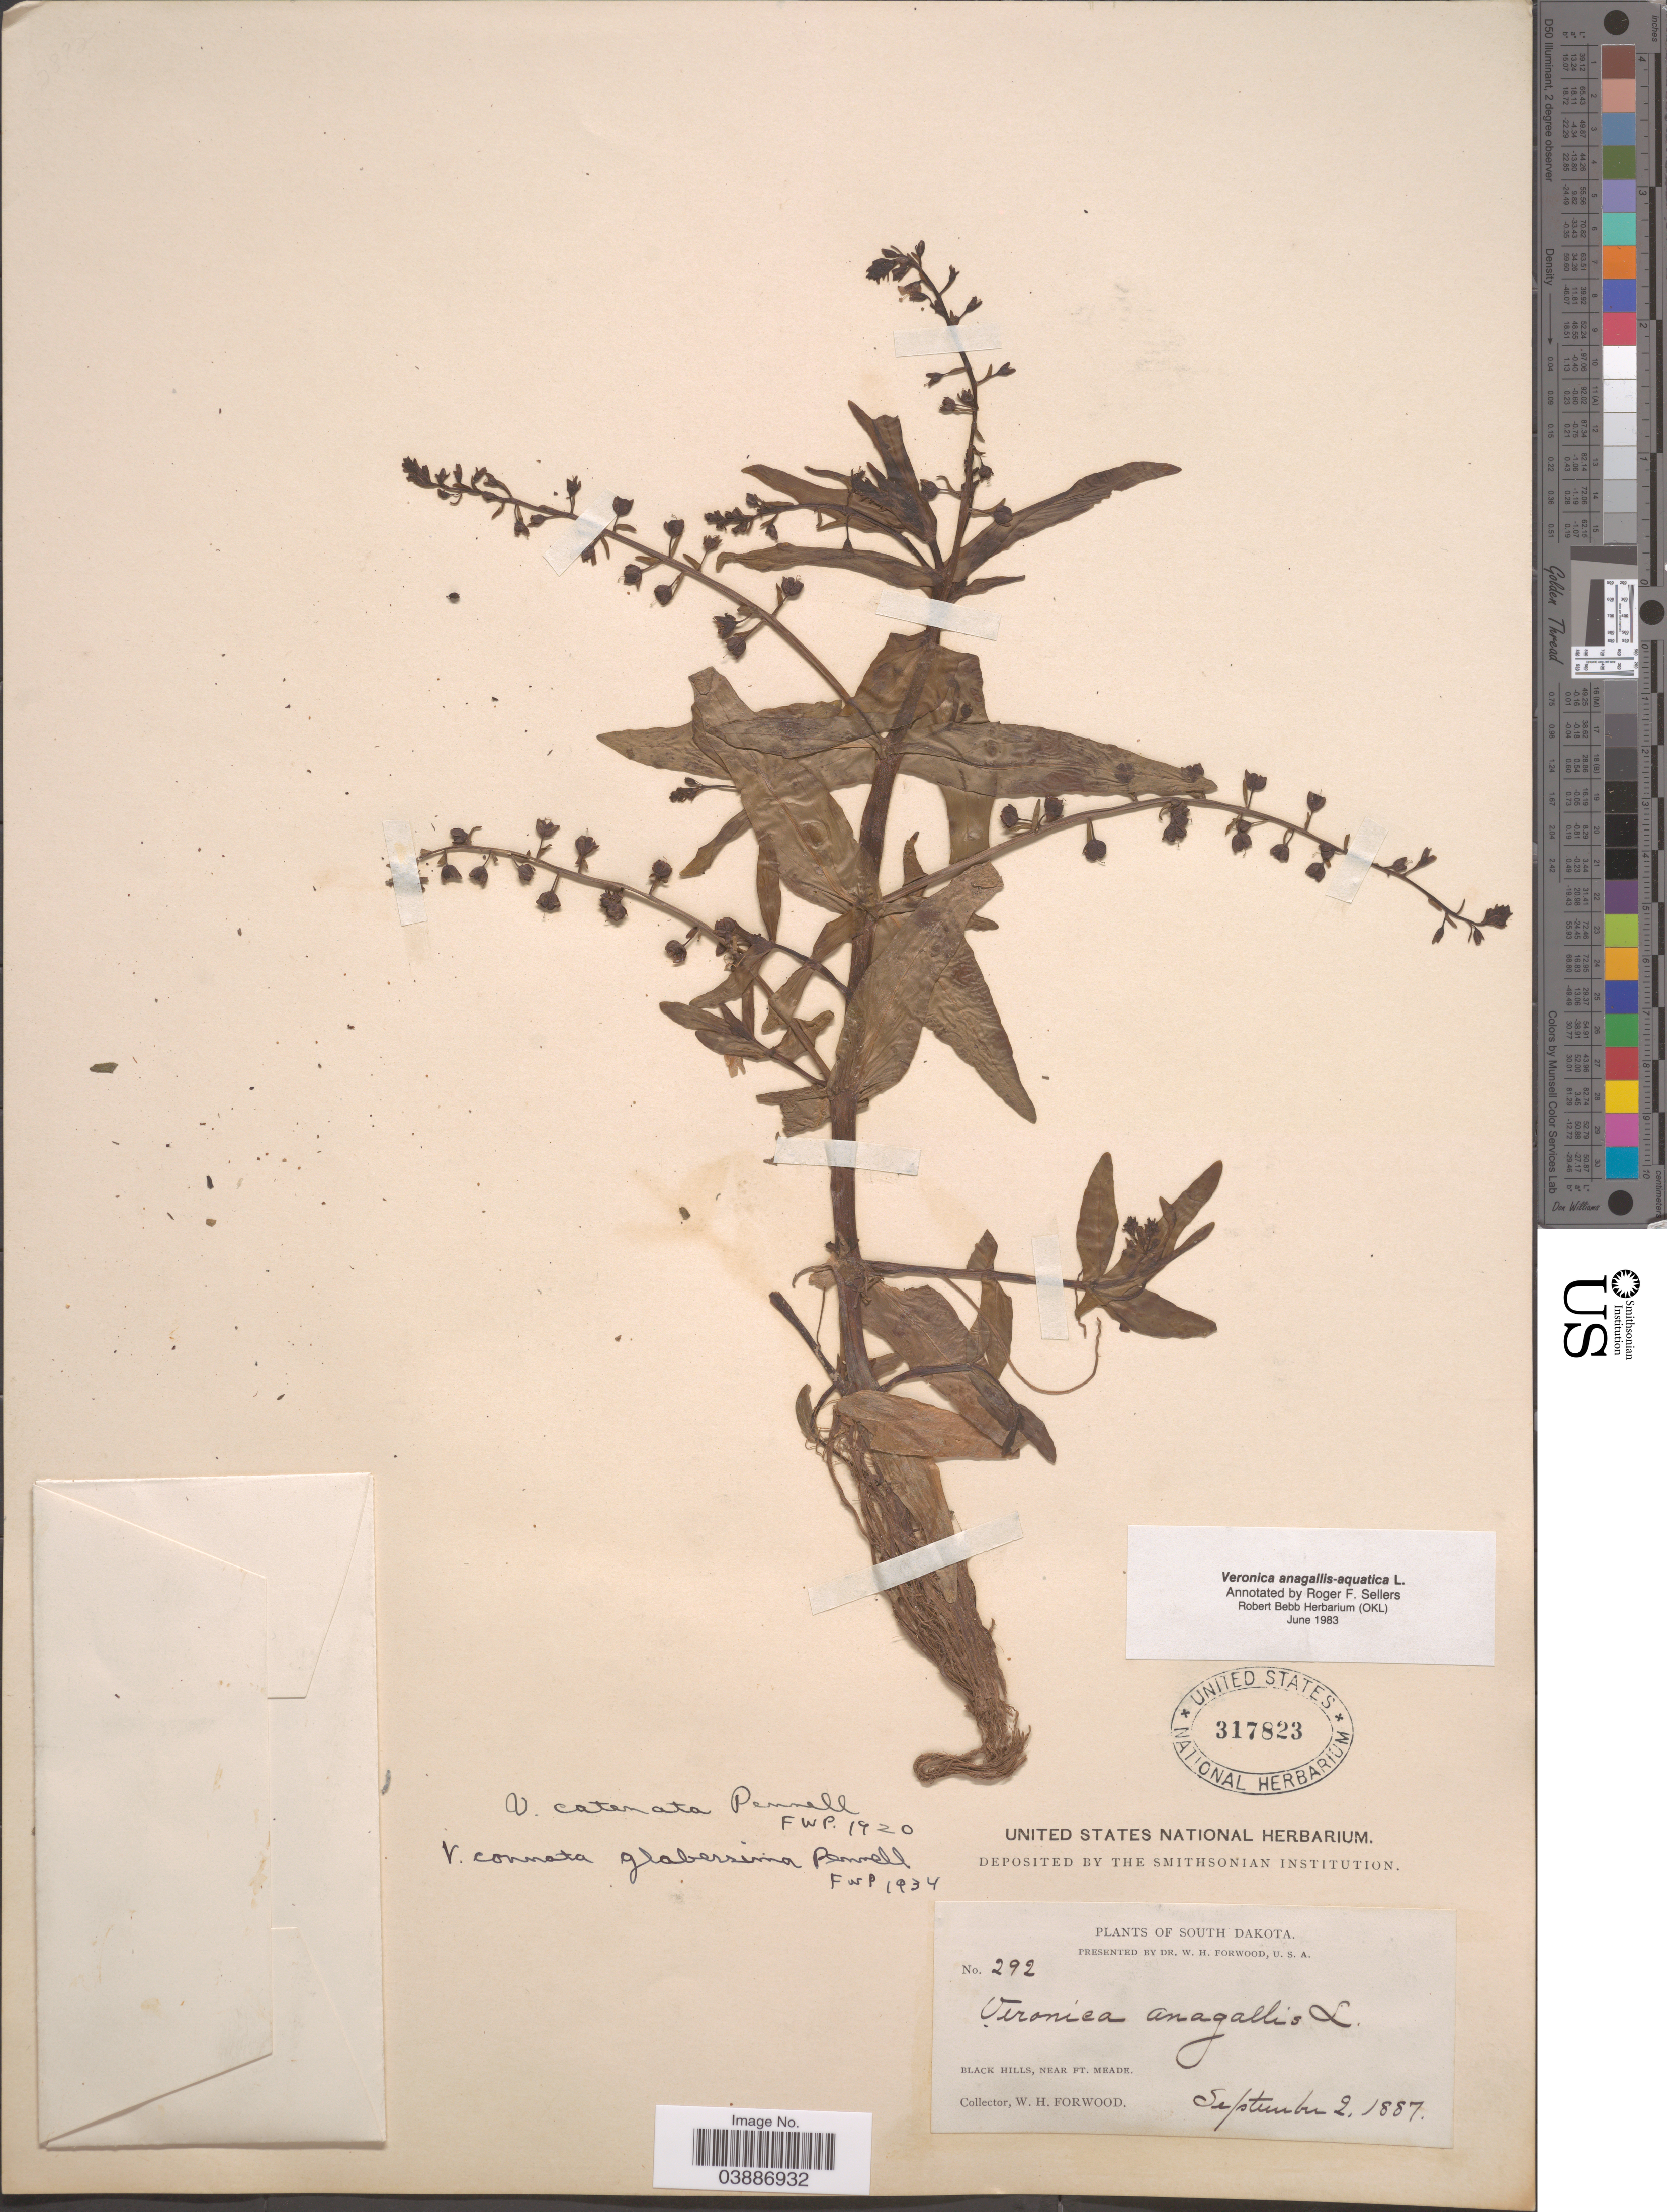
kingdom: Plantae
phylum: Tracheophyta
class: Magnoliopsida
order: Lamiales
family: Plantaginaceae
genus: Veronica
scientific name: Veronica anagallis-aquatica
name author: L.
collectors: W. Forwood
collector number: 292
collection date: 1887-09-02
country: United States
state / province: South Dakota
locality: Black Hills, near Ft. Meade.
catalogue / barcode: US 317823